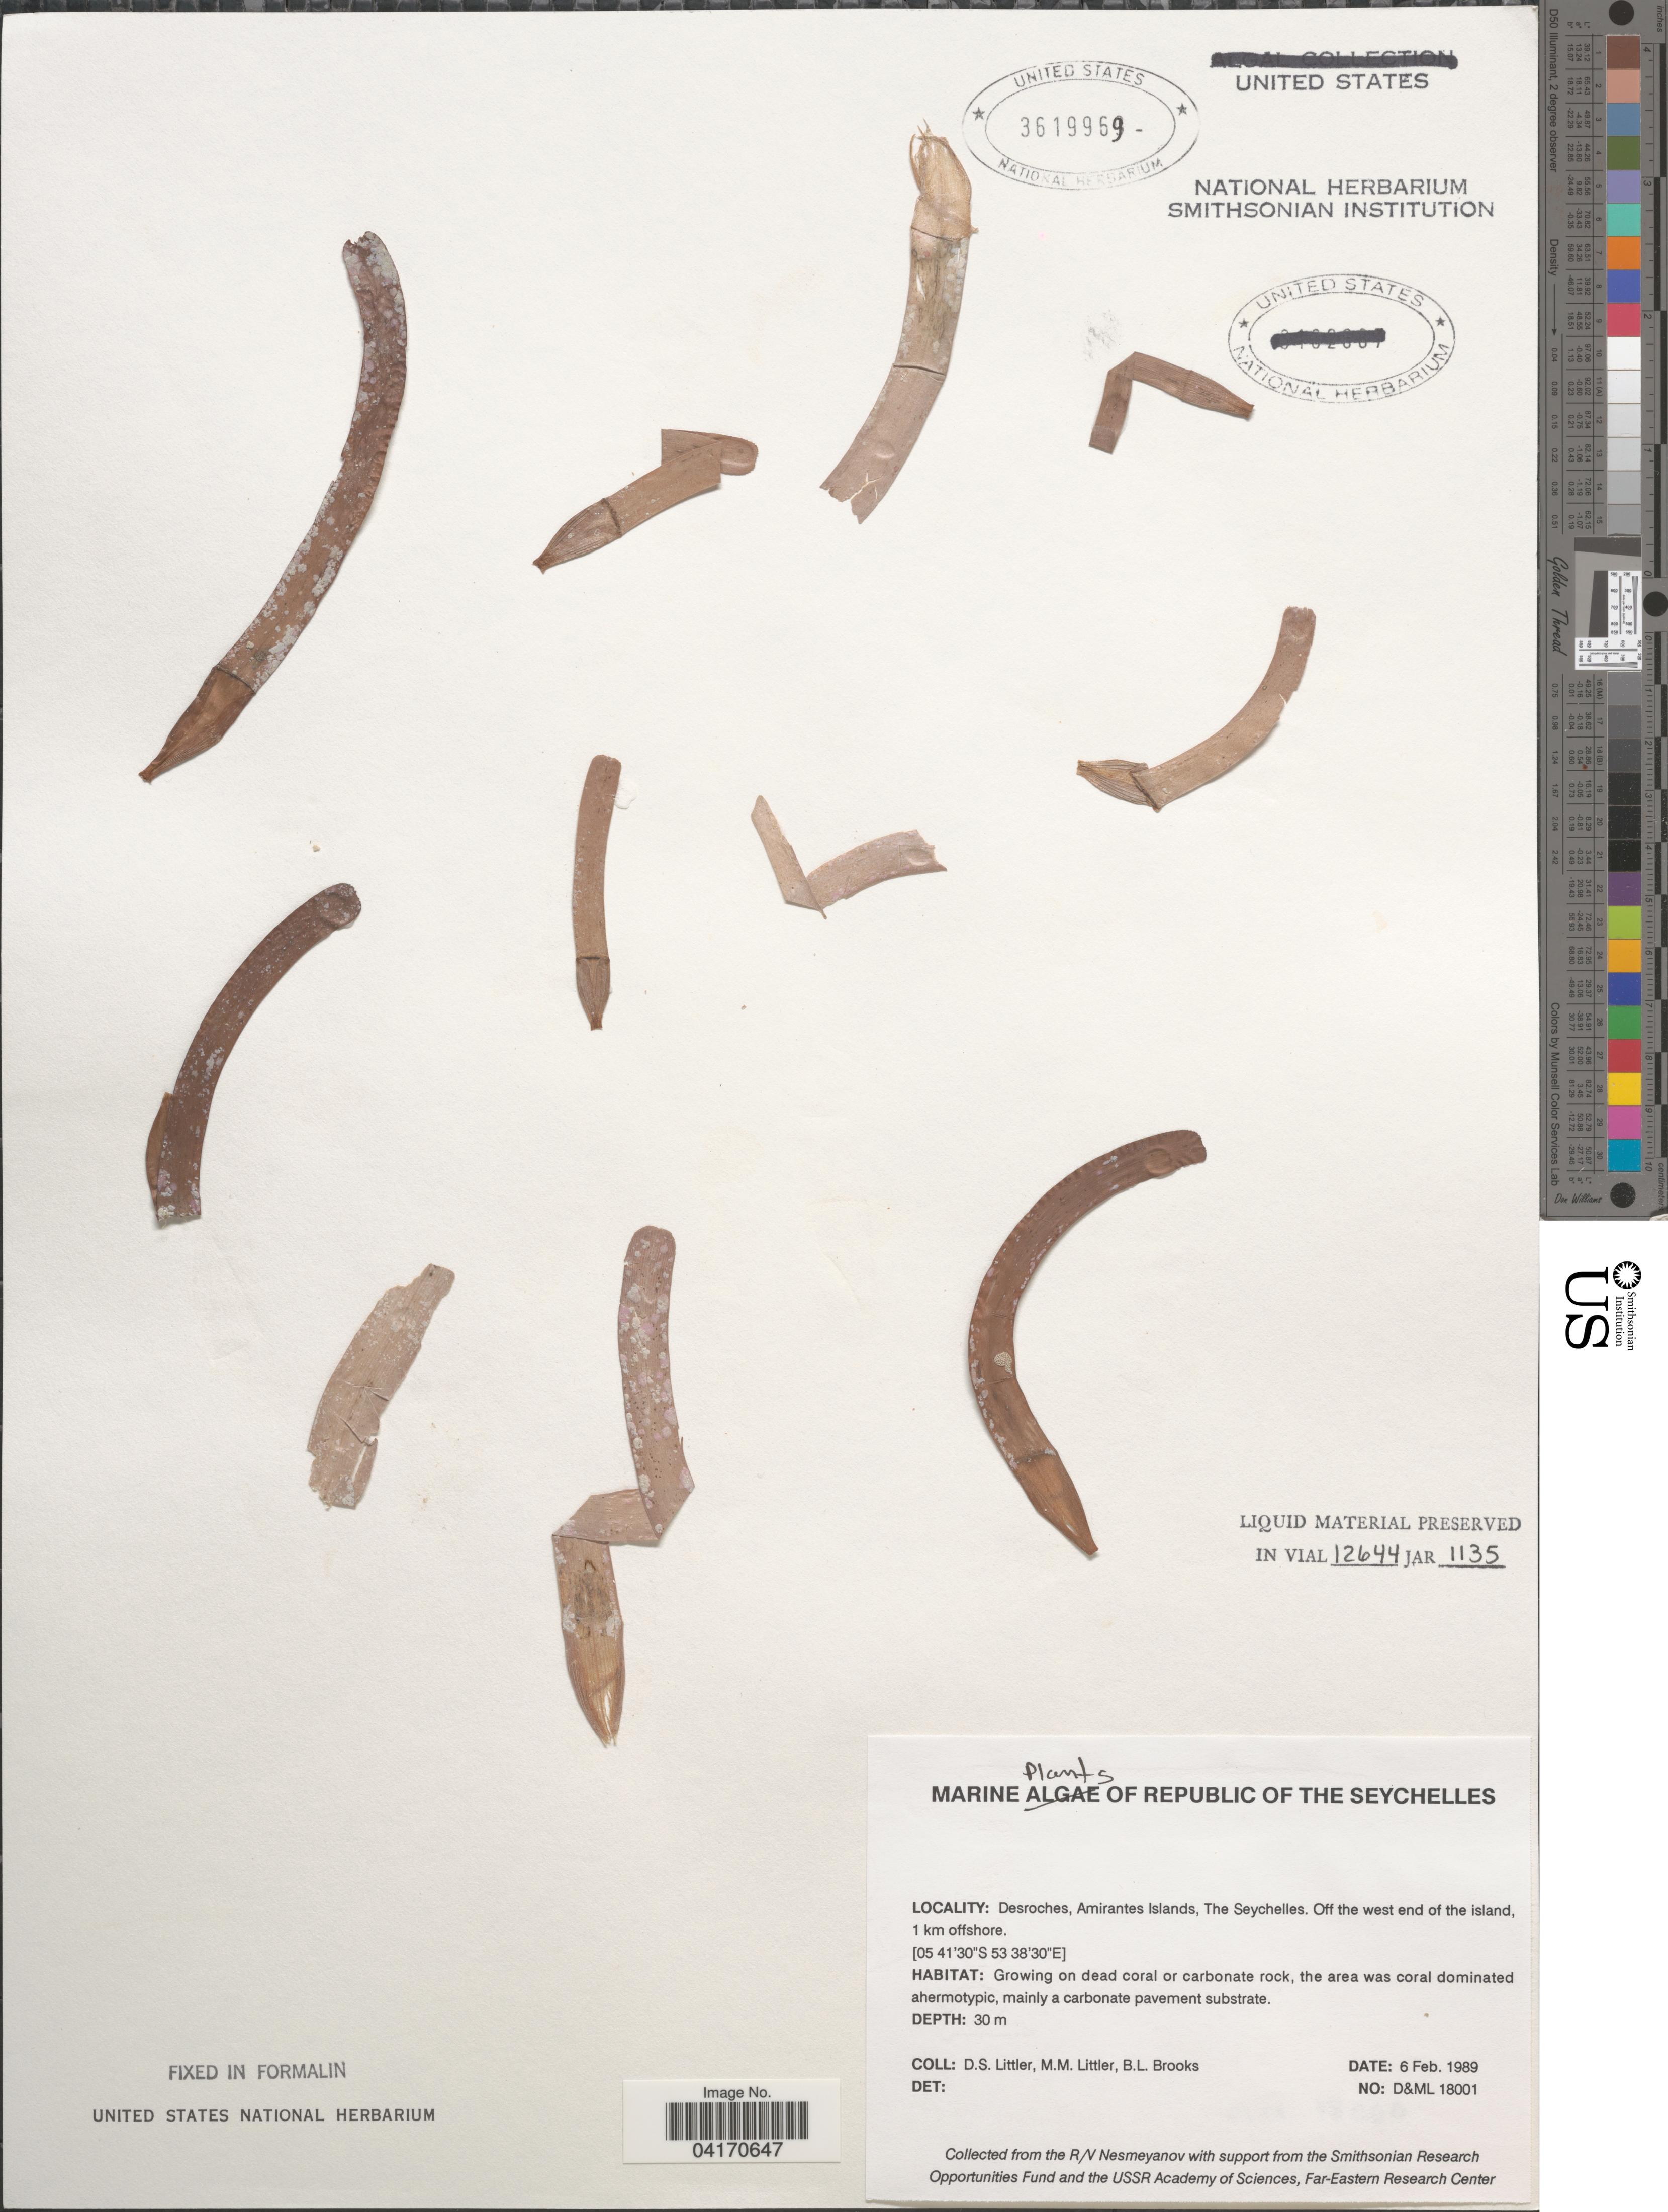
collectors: D. S. Littler & B. Brooks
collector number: D&ML 18001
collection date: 1989-02-06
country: Seychelles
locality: Republic of the Seychelles. Desroches, Amirantes Islands, The Seychelles. Off the west end of the island, 1 km offshore.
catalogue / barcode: US 3619969